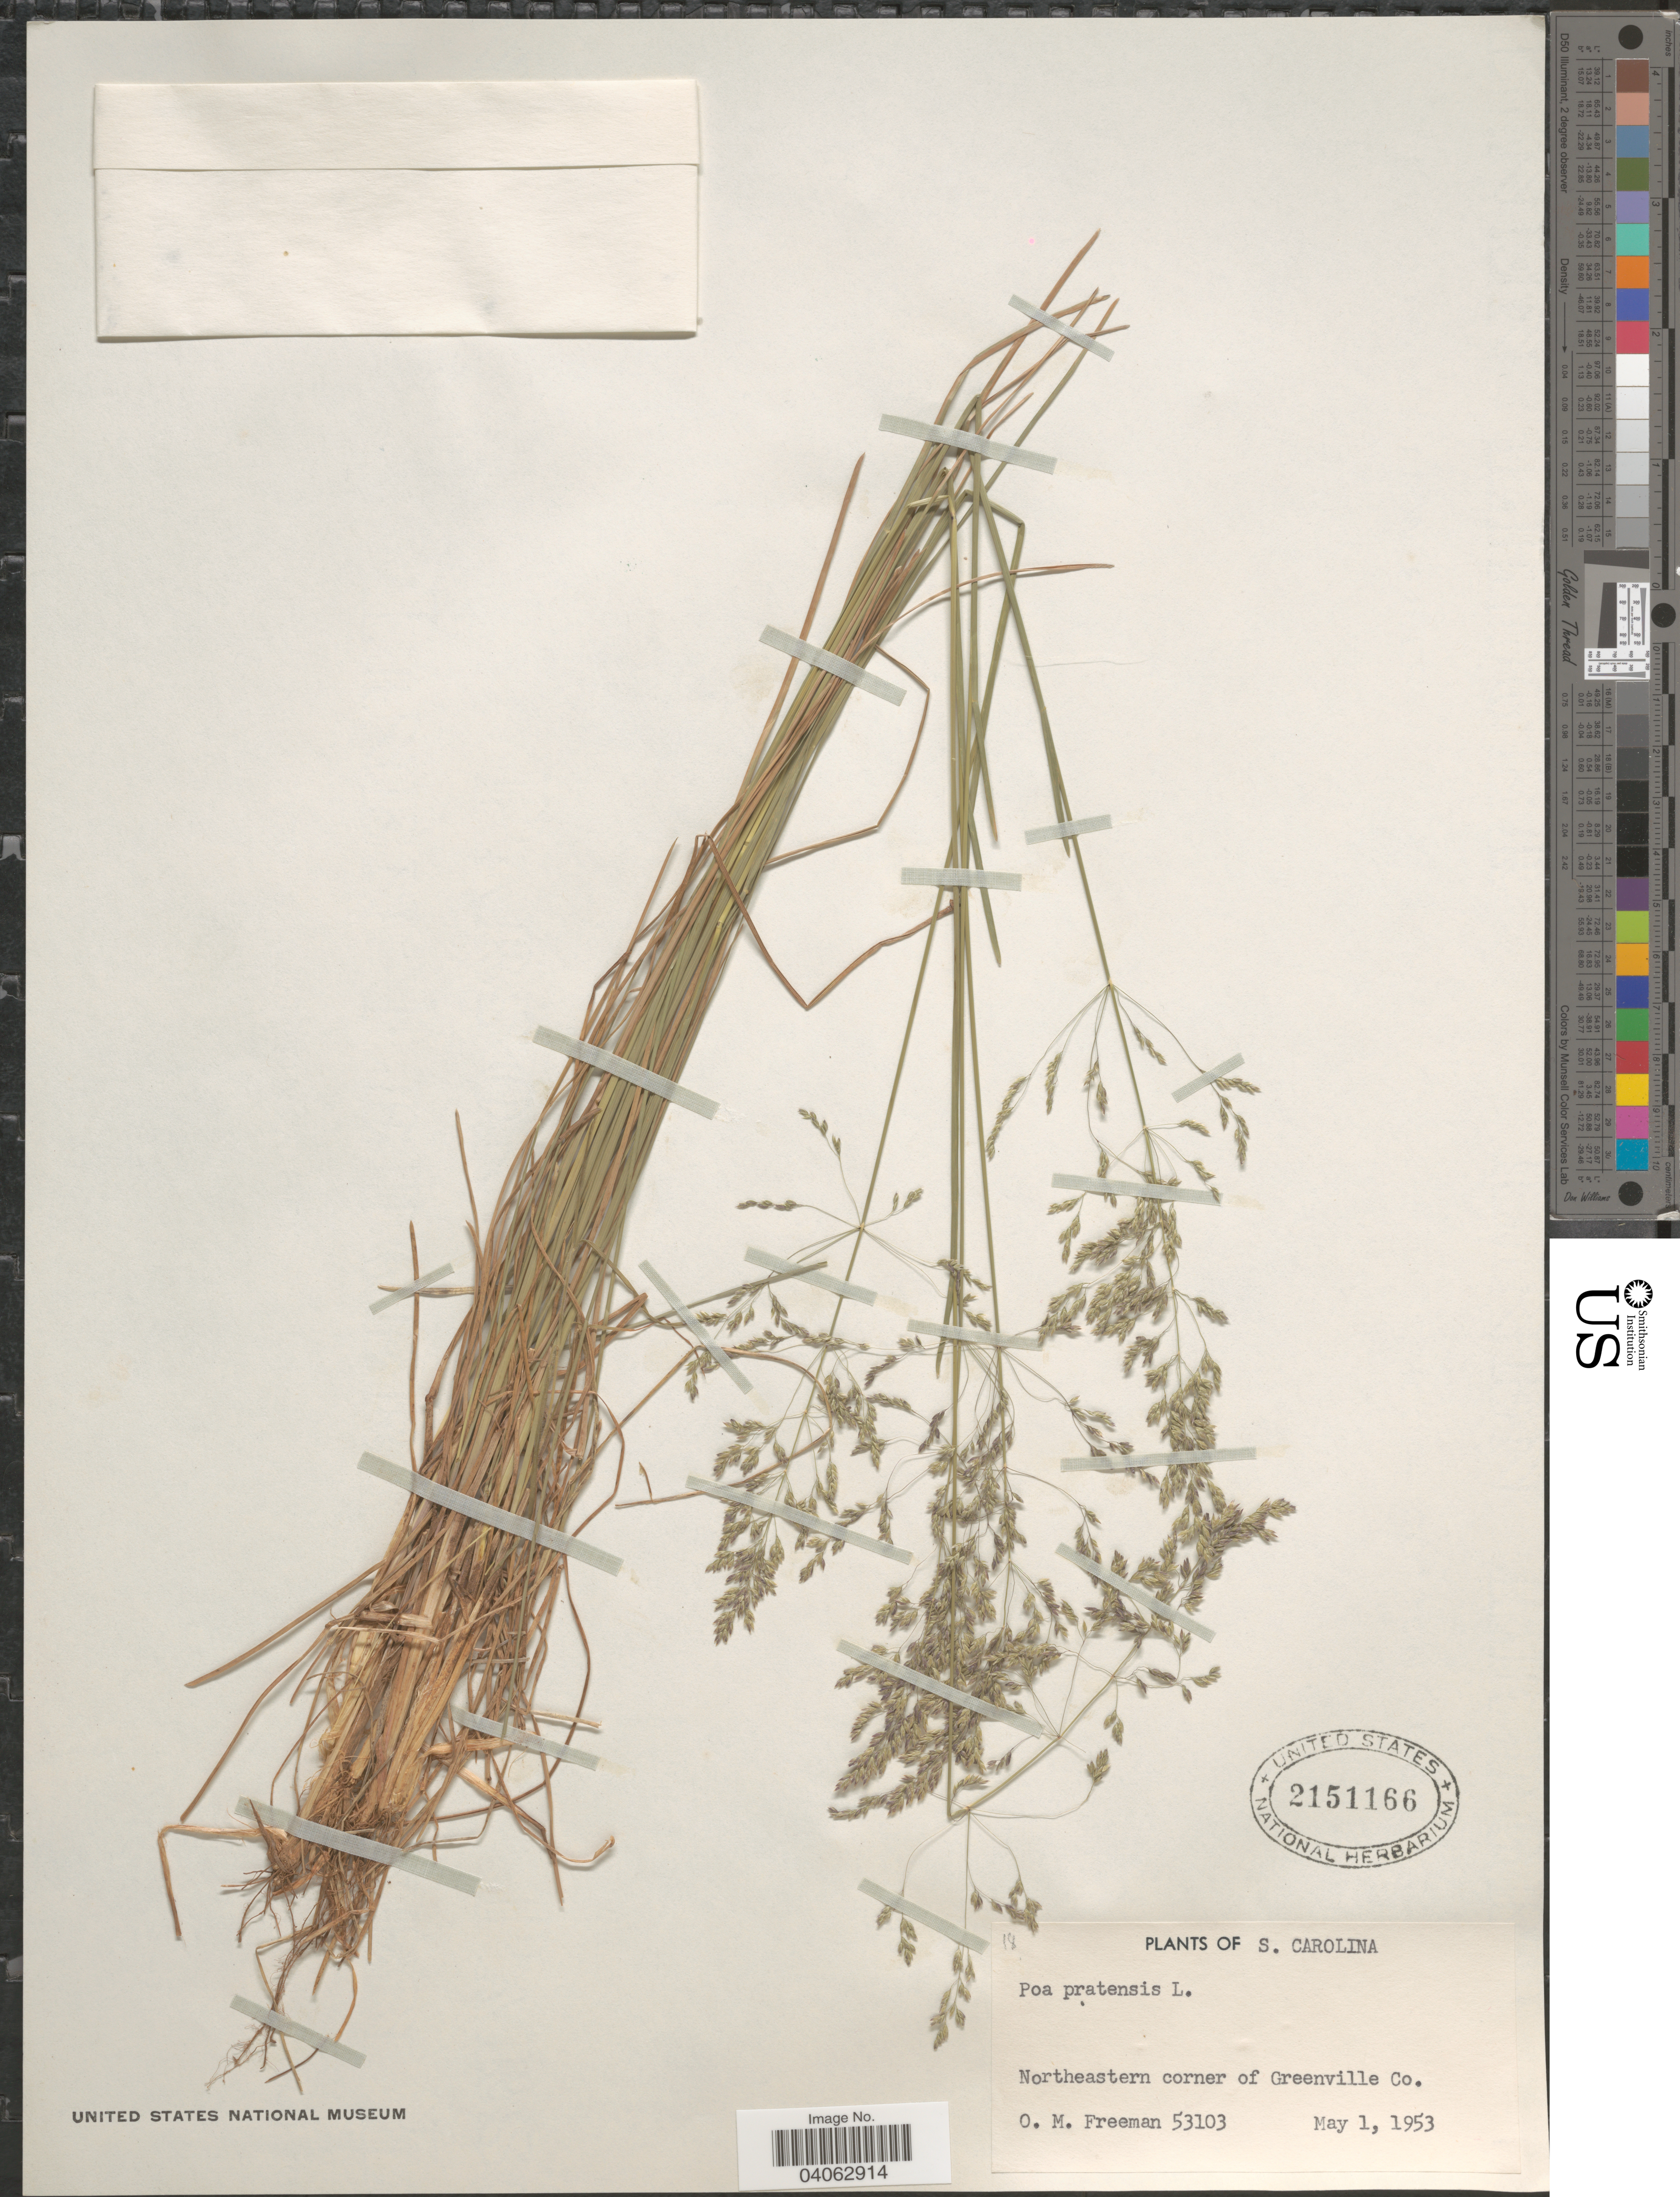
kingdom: Plantae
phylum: Tracheophyta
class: Liliopsida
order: Poales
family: Poaceae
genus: Poa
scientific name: Poa pratensis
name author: L.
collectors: O. Freeman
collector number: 53103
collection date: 1953-05-01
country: United States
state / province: South Carolina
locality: S. Carolina. Northeastern corner of Greenville Co.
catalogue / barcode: US 2151166